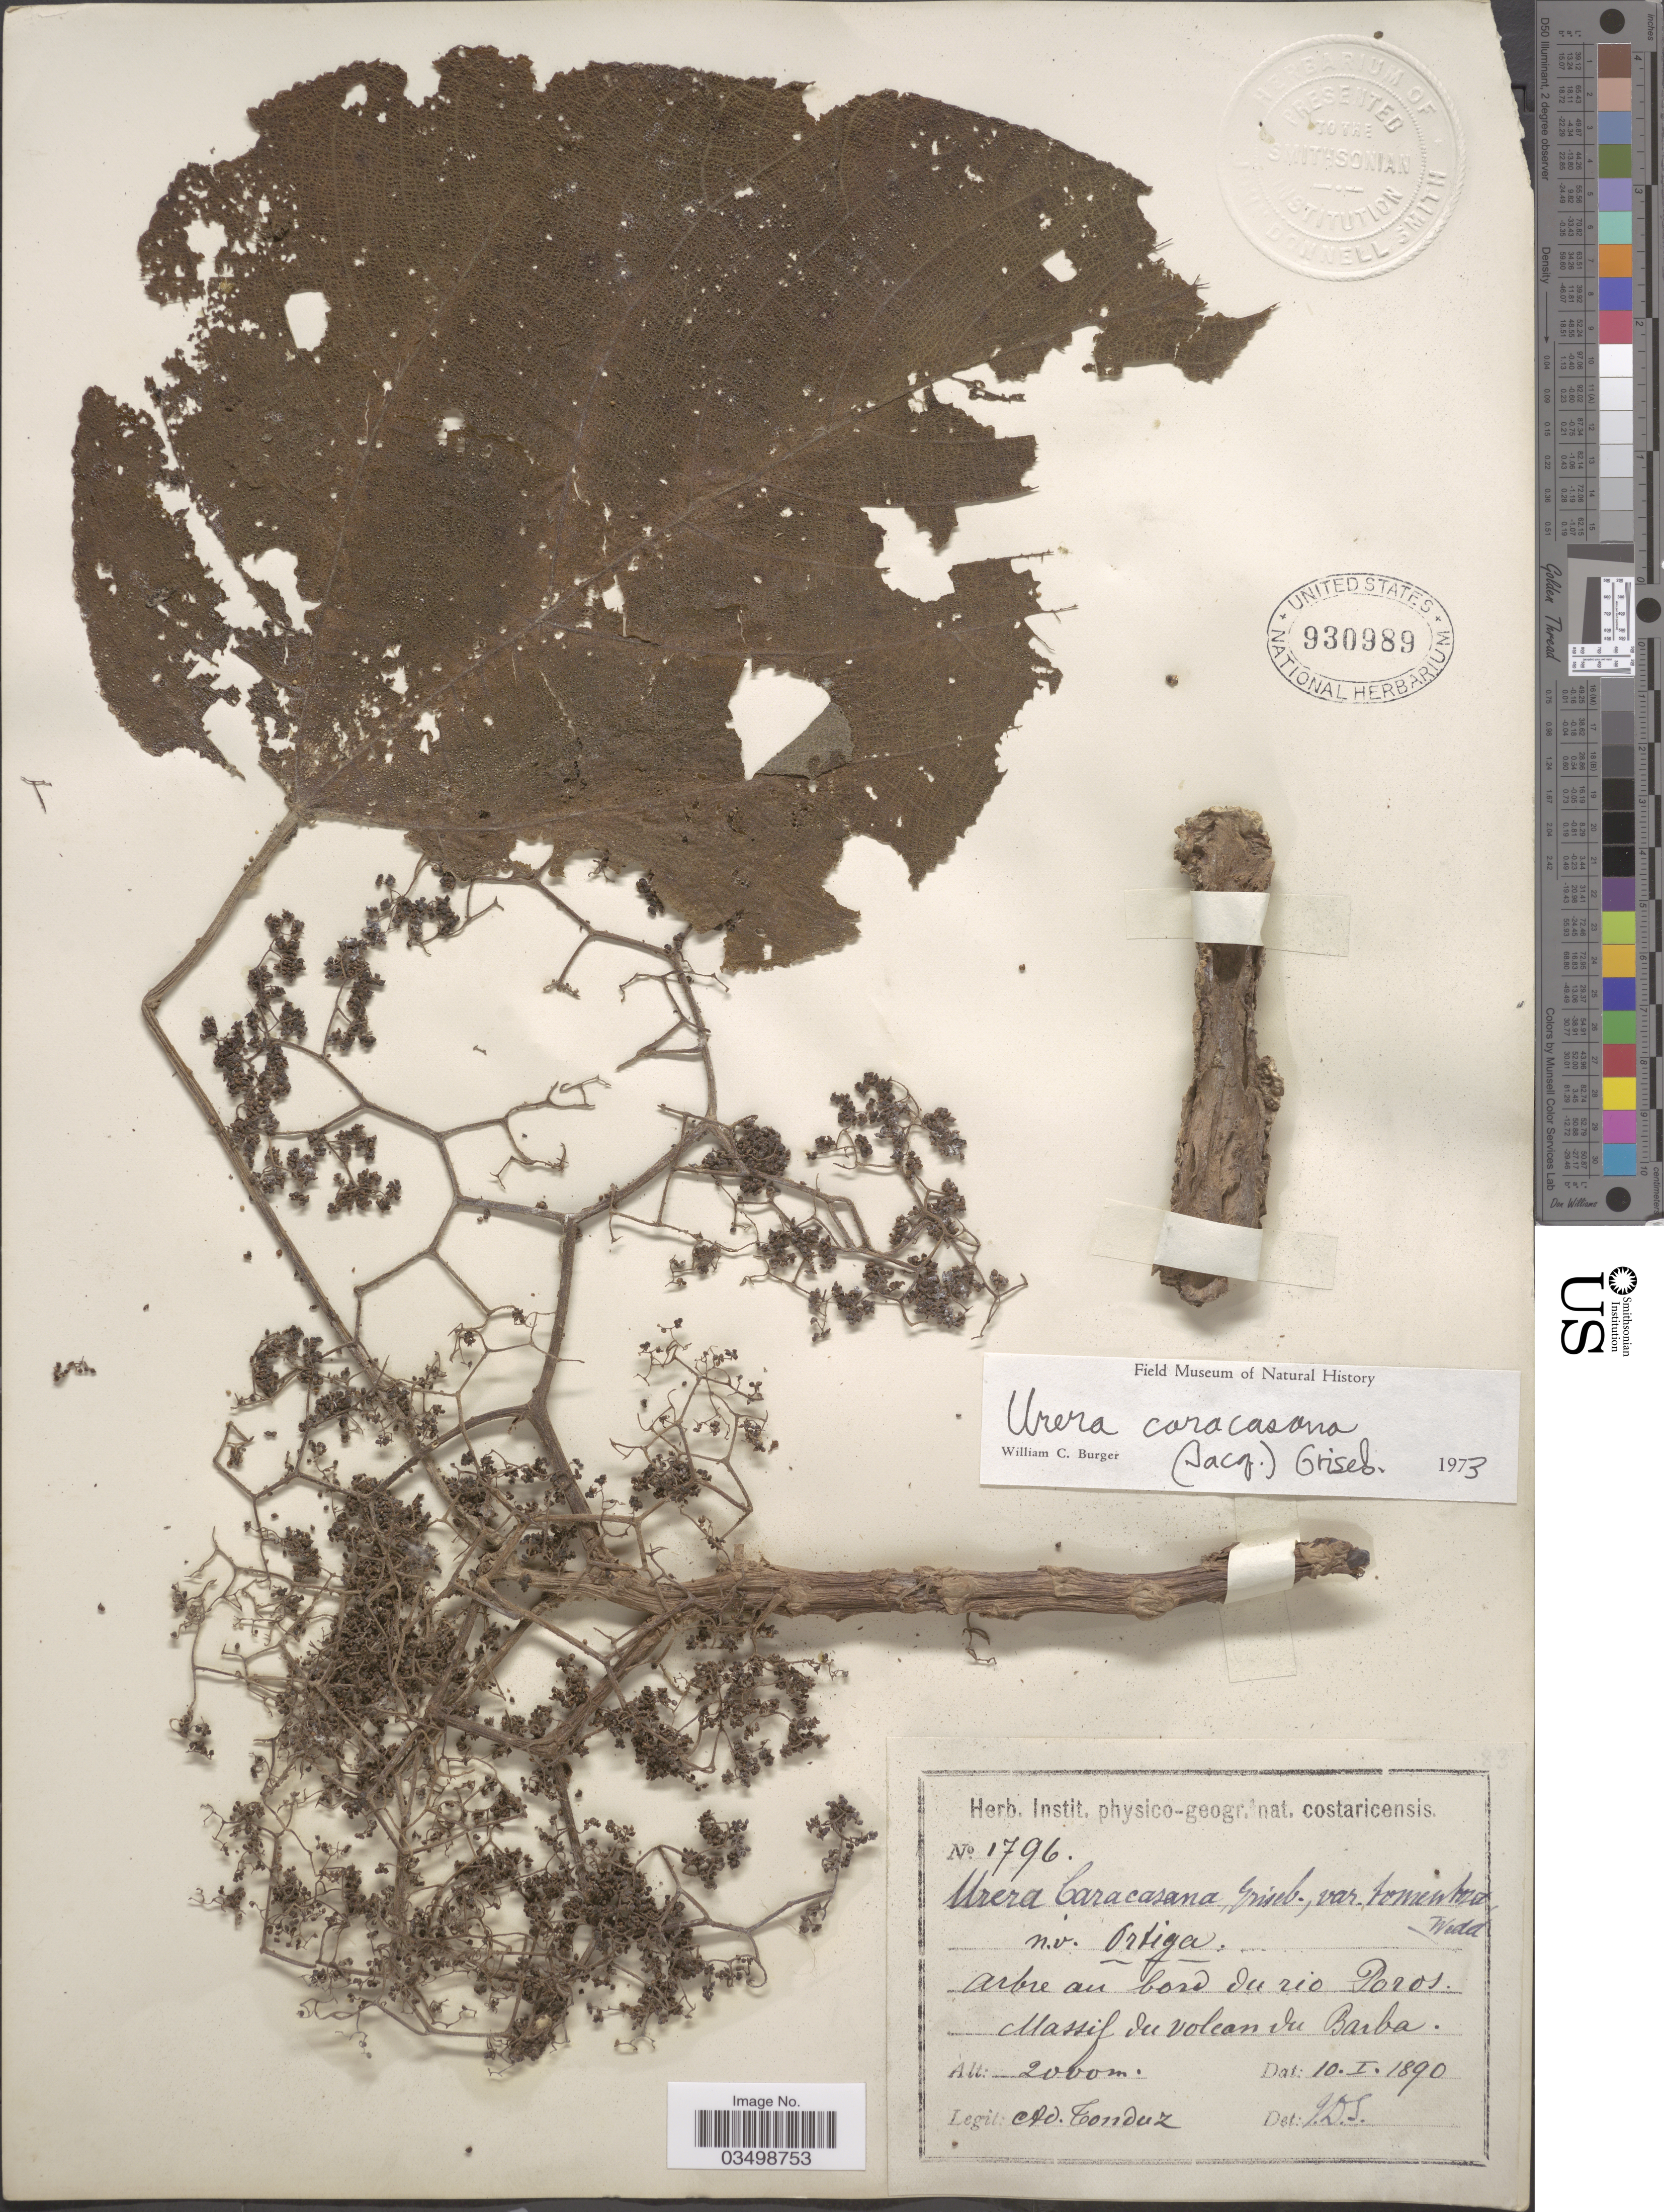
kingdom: Plantae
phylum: Tracheophyta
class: Magnoliopsida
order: Rosales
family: Urticaceae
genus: Urera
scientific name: Urera verrucosa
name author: (Liebm.) V.W. Steinm.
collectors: A. Tonduz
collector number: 1796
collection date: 1890-01-10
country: Costa Rica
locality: Arbre au bord du rio Poros. Massif du volcan du Barba.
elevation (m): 2000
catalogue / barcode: US 930989